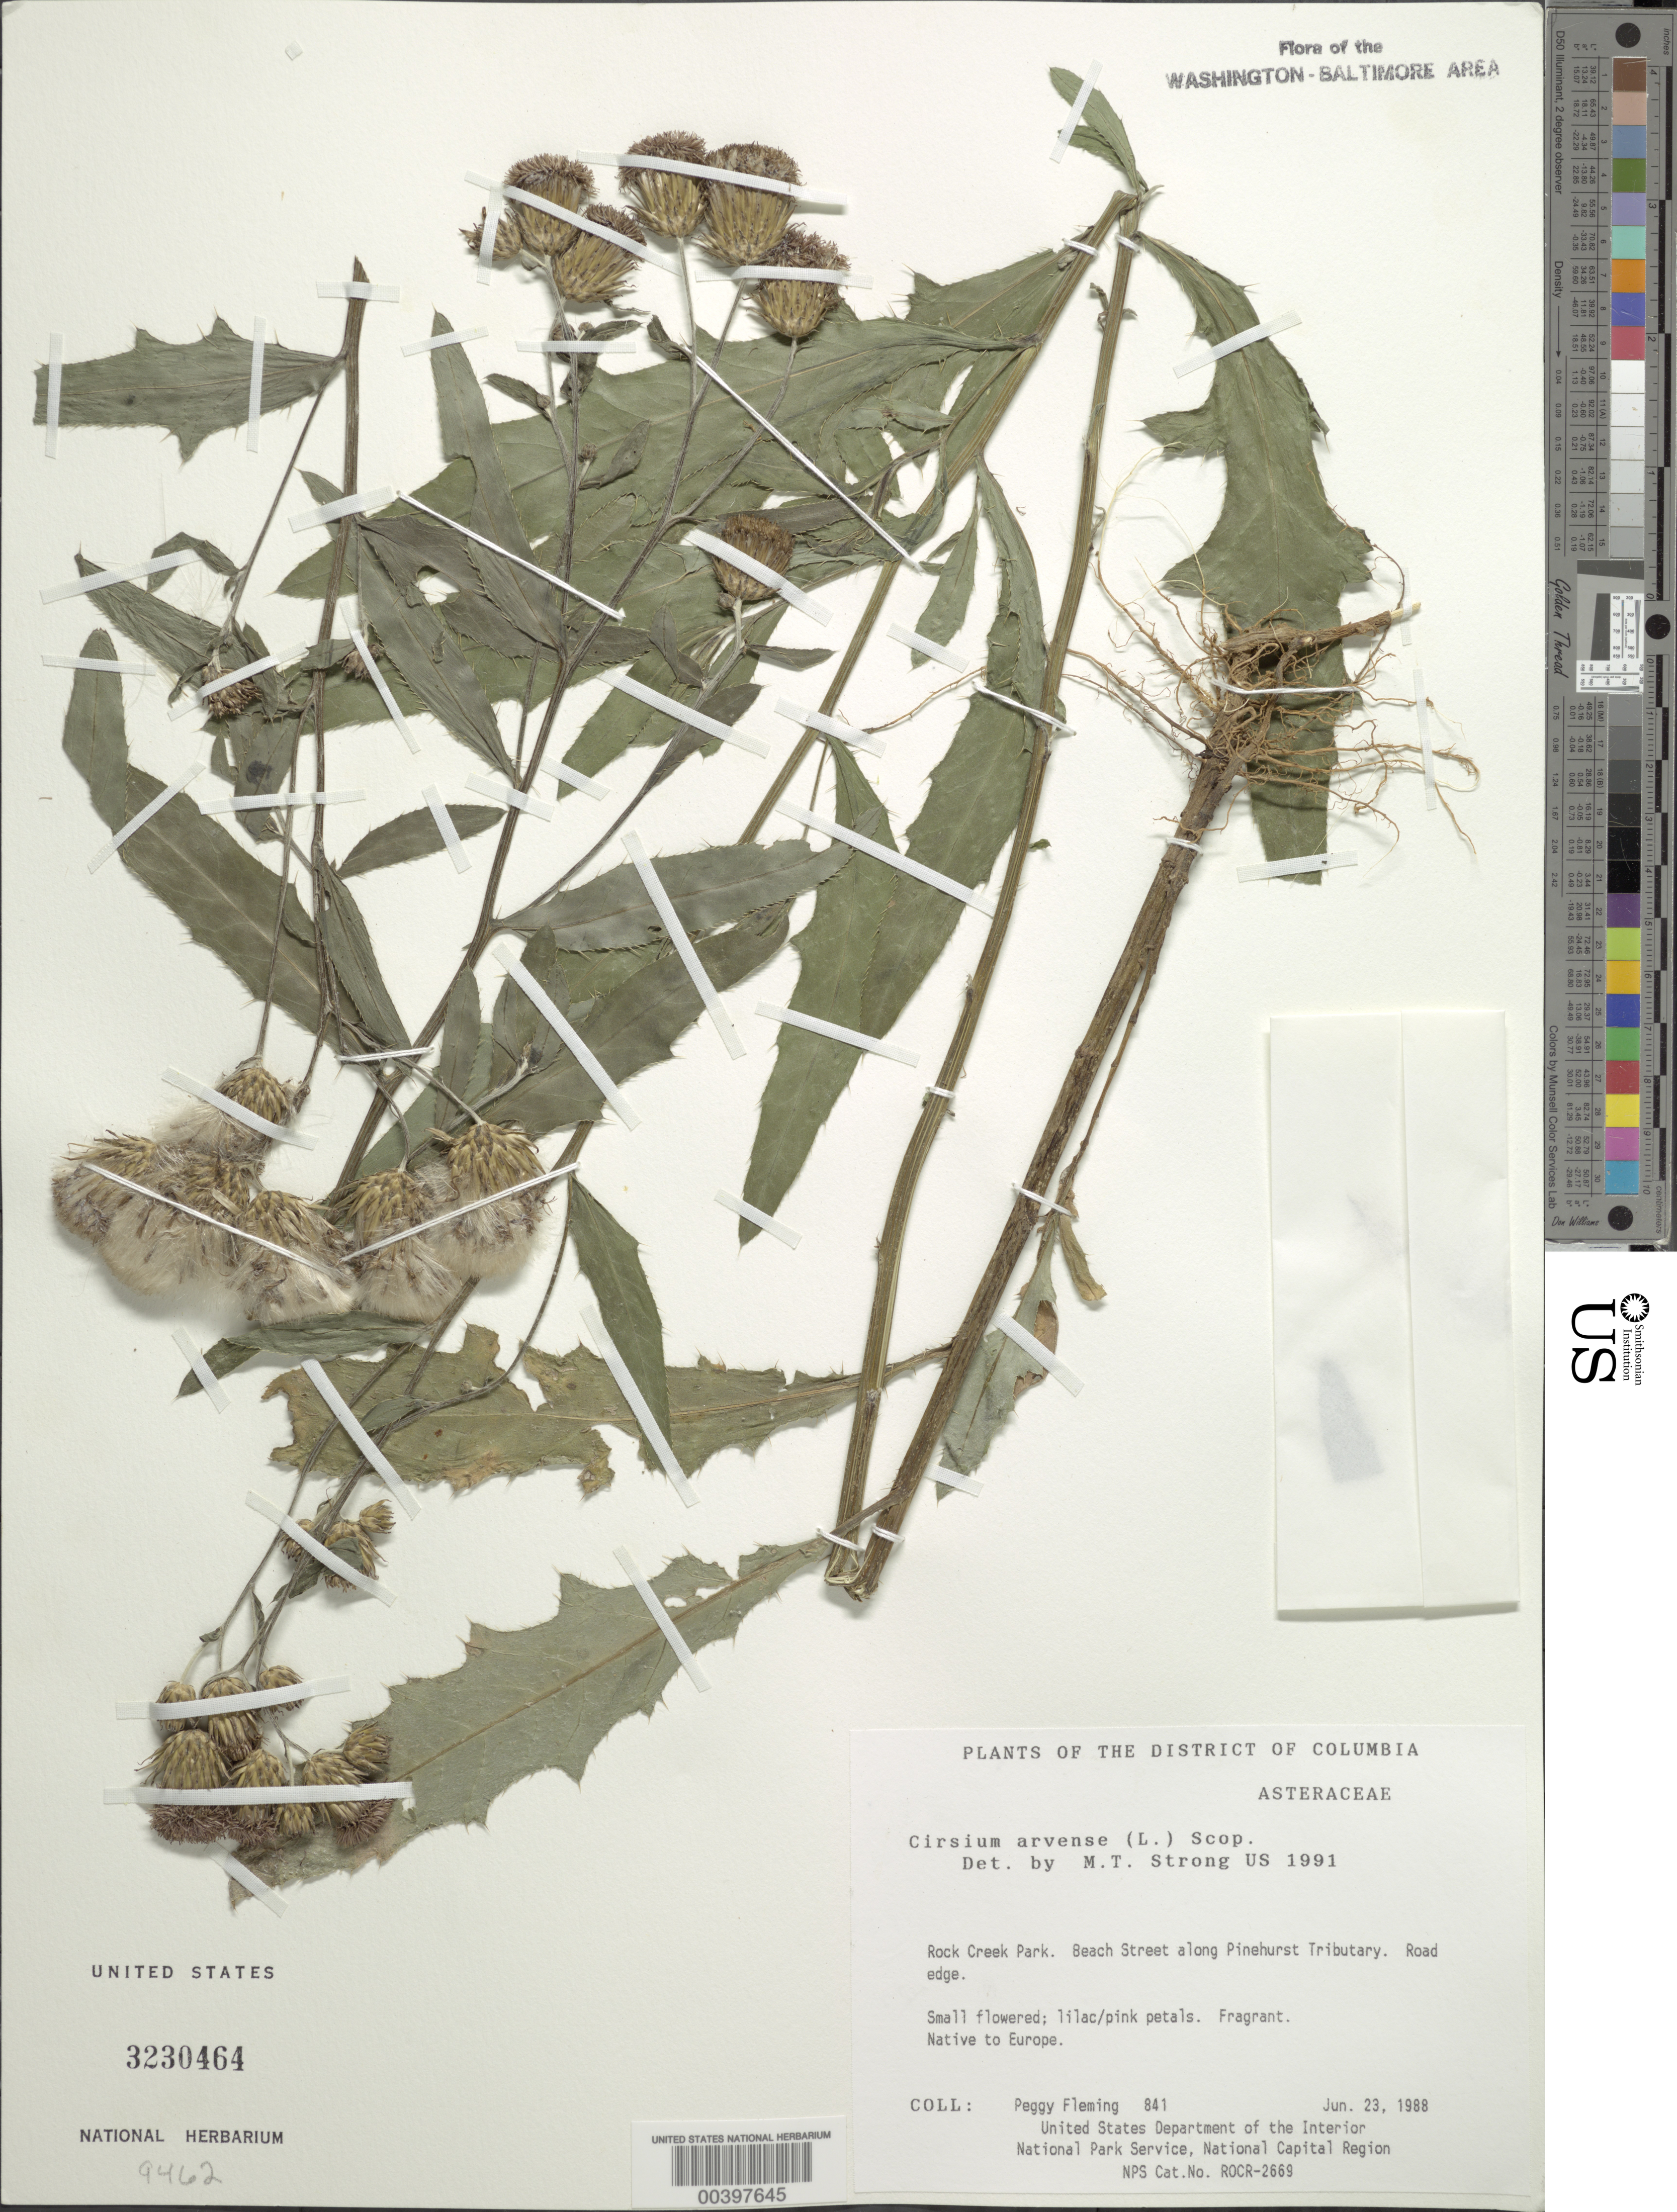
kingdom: Plantae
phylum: Tracheophyta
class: Magnoliopsida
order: Asterales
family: Asteraceae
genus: Cirsium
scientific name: Cirsium arvense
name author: (L.) Scop.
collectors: P. Fleming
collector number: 841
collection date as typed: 23 Jun 1988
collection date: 1988-06-23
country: United States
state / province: District of Columbia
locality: Rock Creek Park, Beach Street along Pinehurst Tributary Rock Creek Park & vicinity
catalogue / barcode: US 3230464